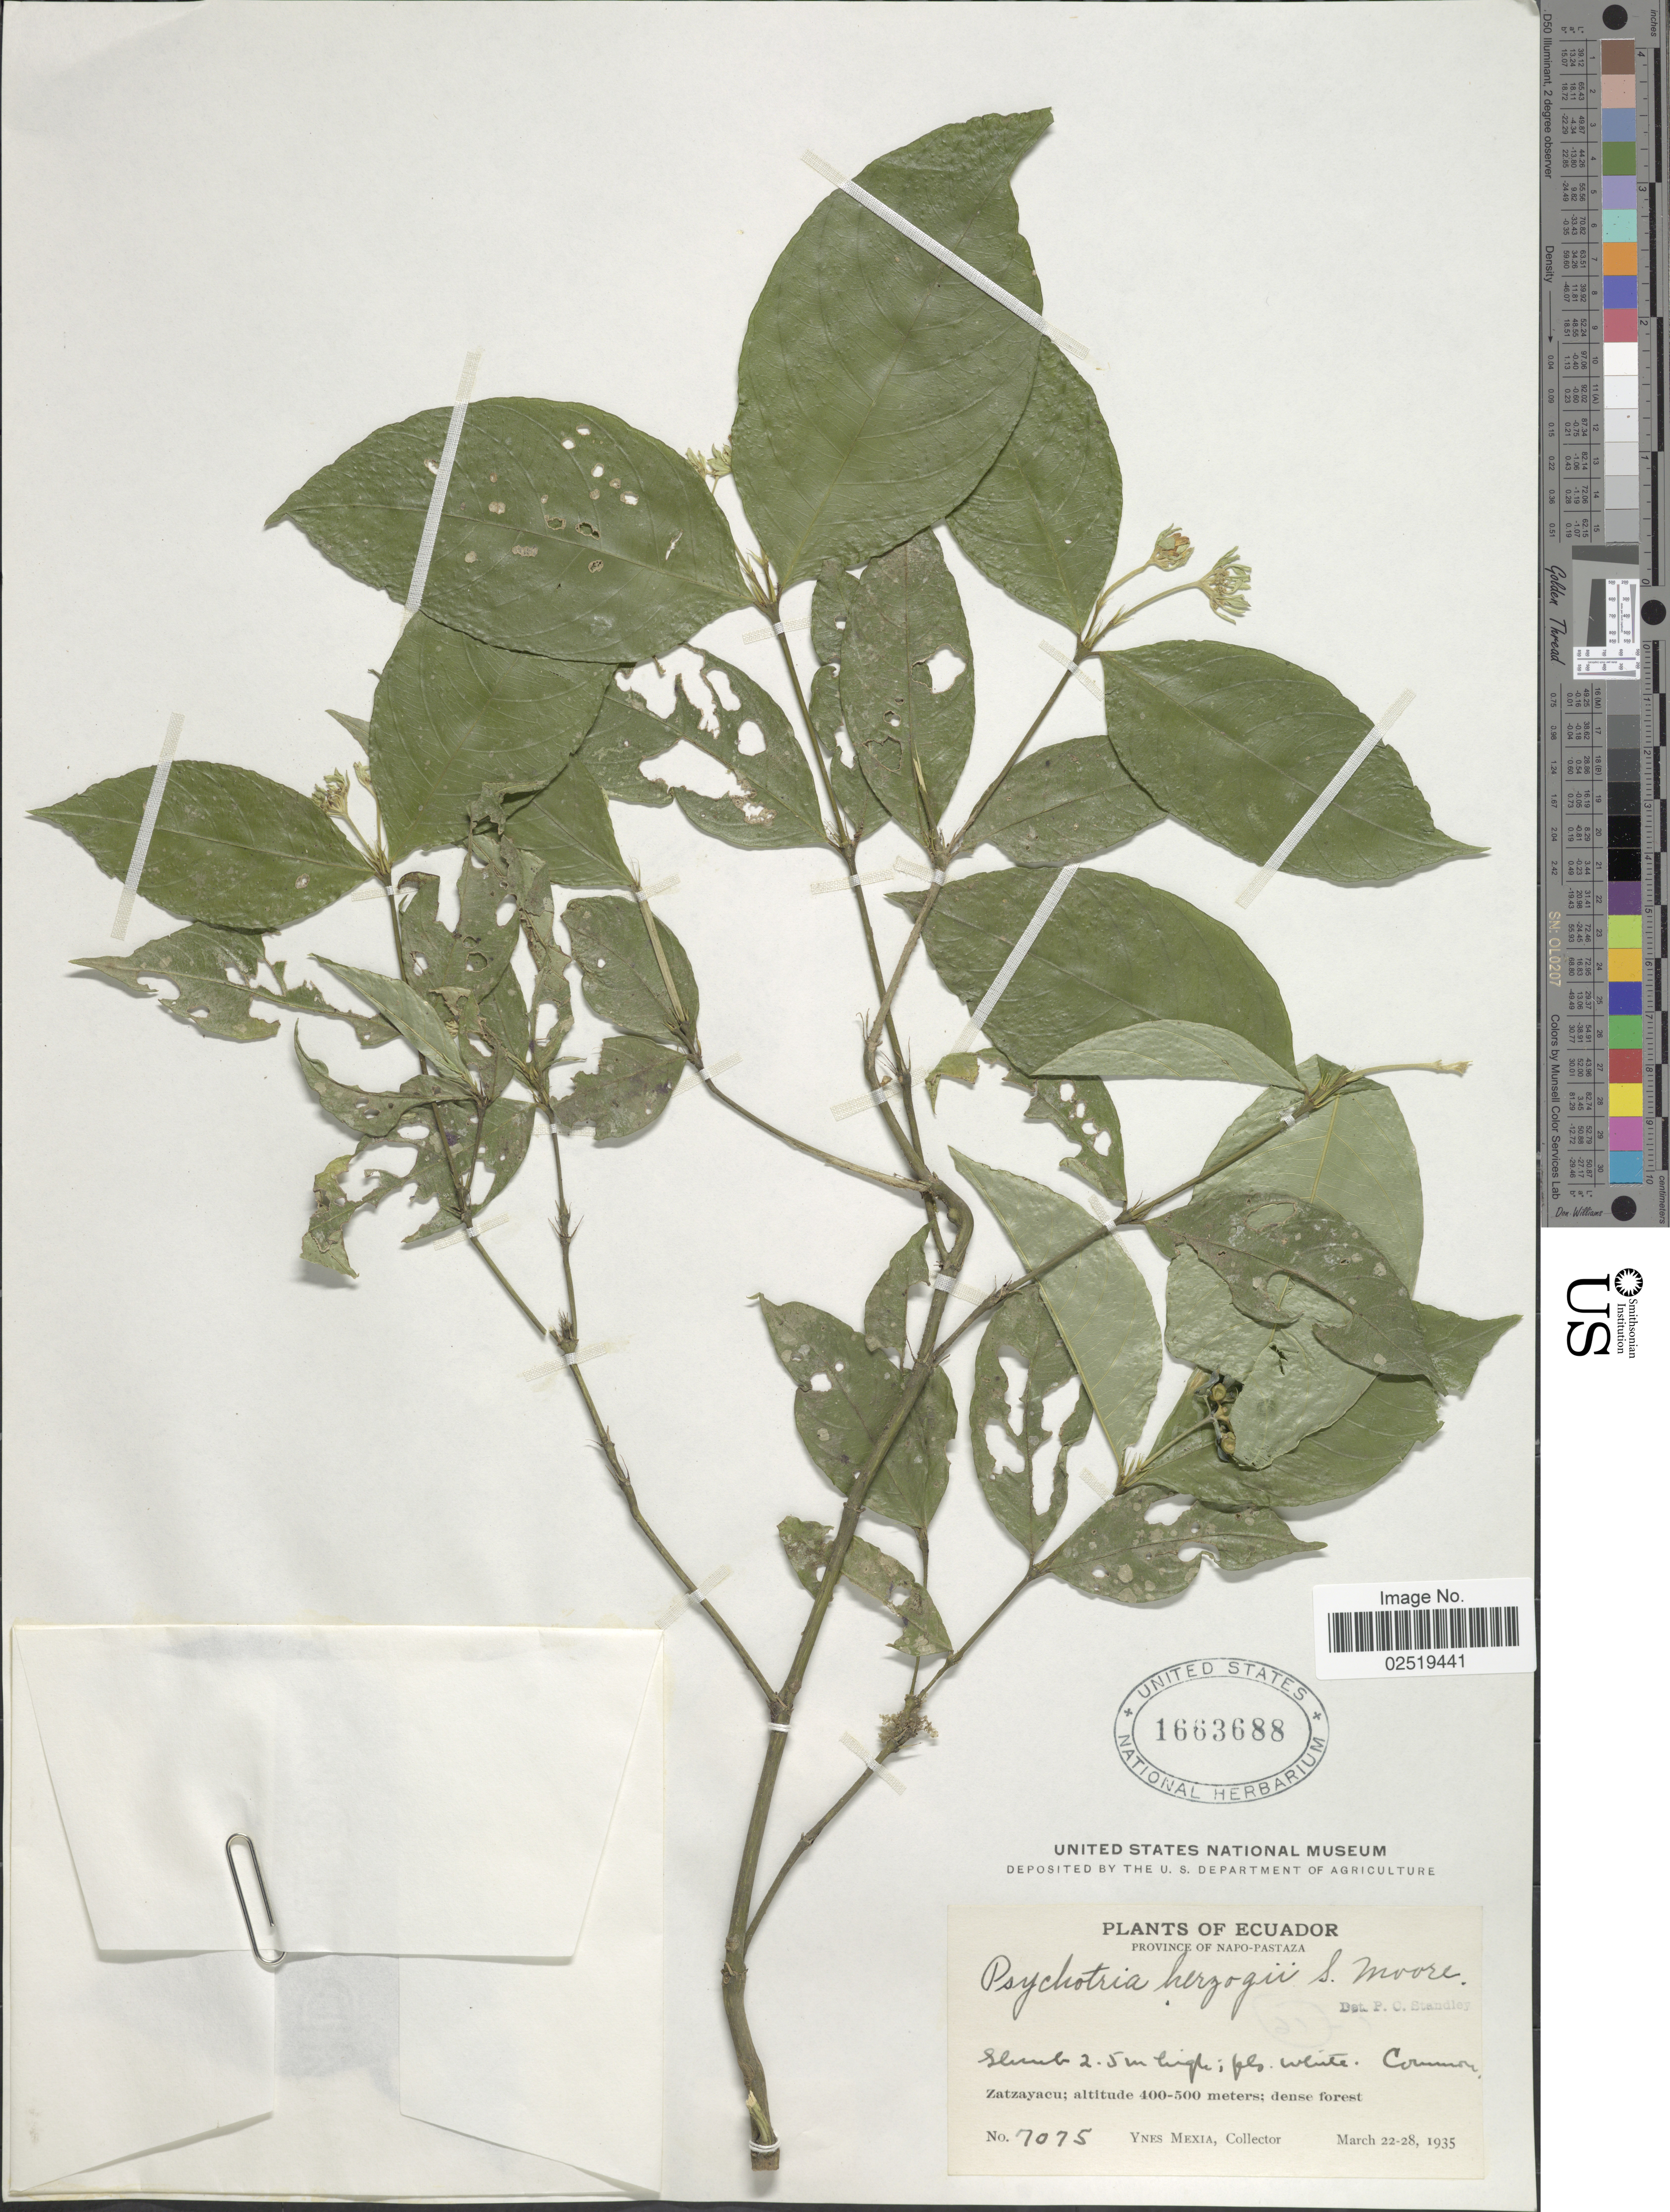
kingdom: Plantae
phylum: Tracheophyta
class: Magnoliopsida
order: Gentianales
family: Rubiaceae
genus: Psychotria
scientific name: Psychotria herzogii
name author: S. Moore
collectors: Y. Mexia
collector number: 7075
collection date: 1935-03-22/1935-03-28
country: Ecuador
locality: Province of Napo-Pastaza, Zatzayacu.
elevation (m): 400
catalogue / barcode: US 1663688